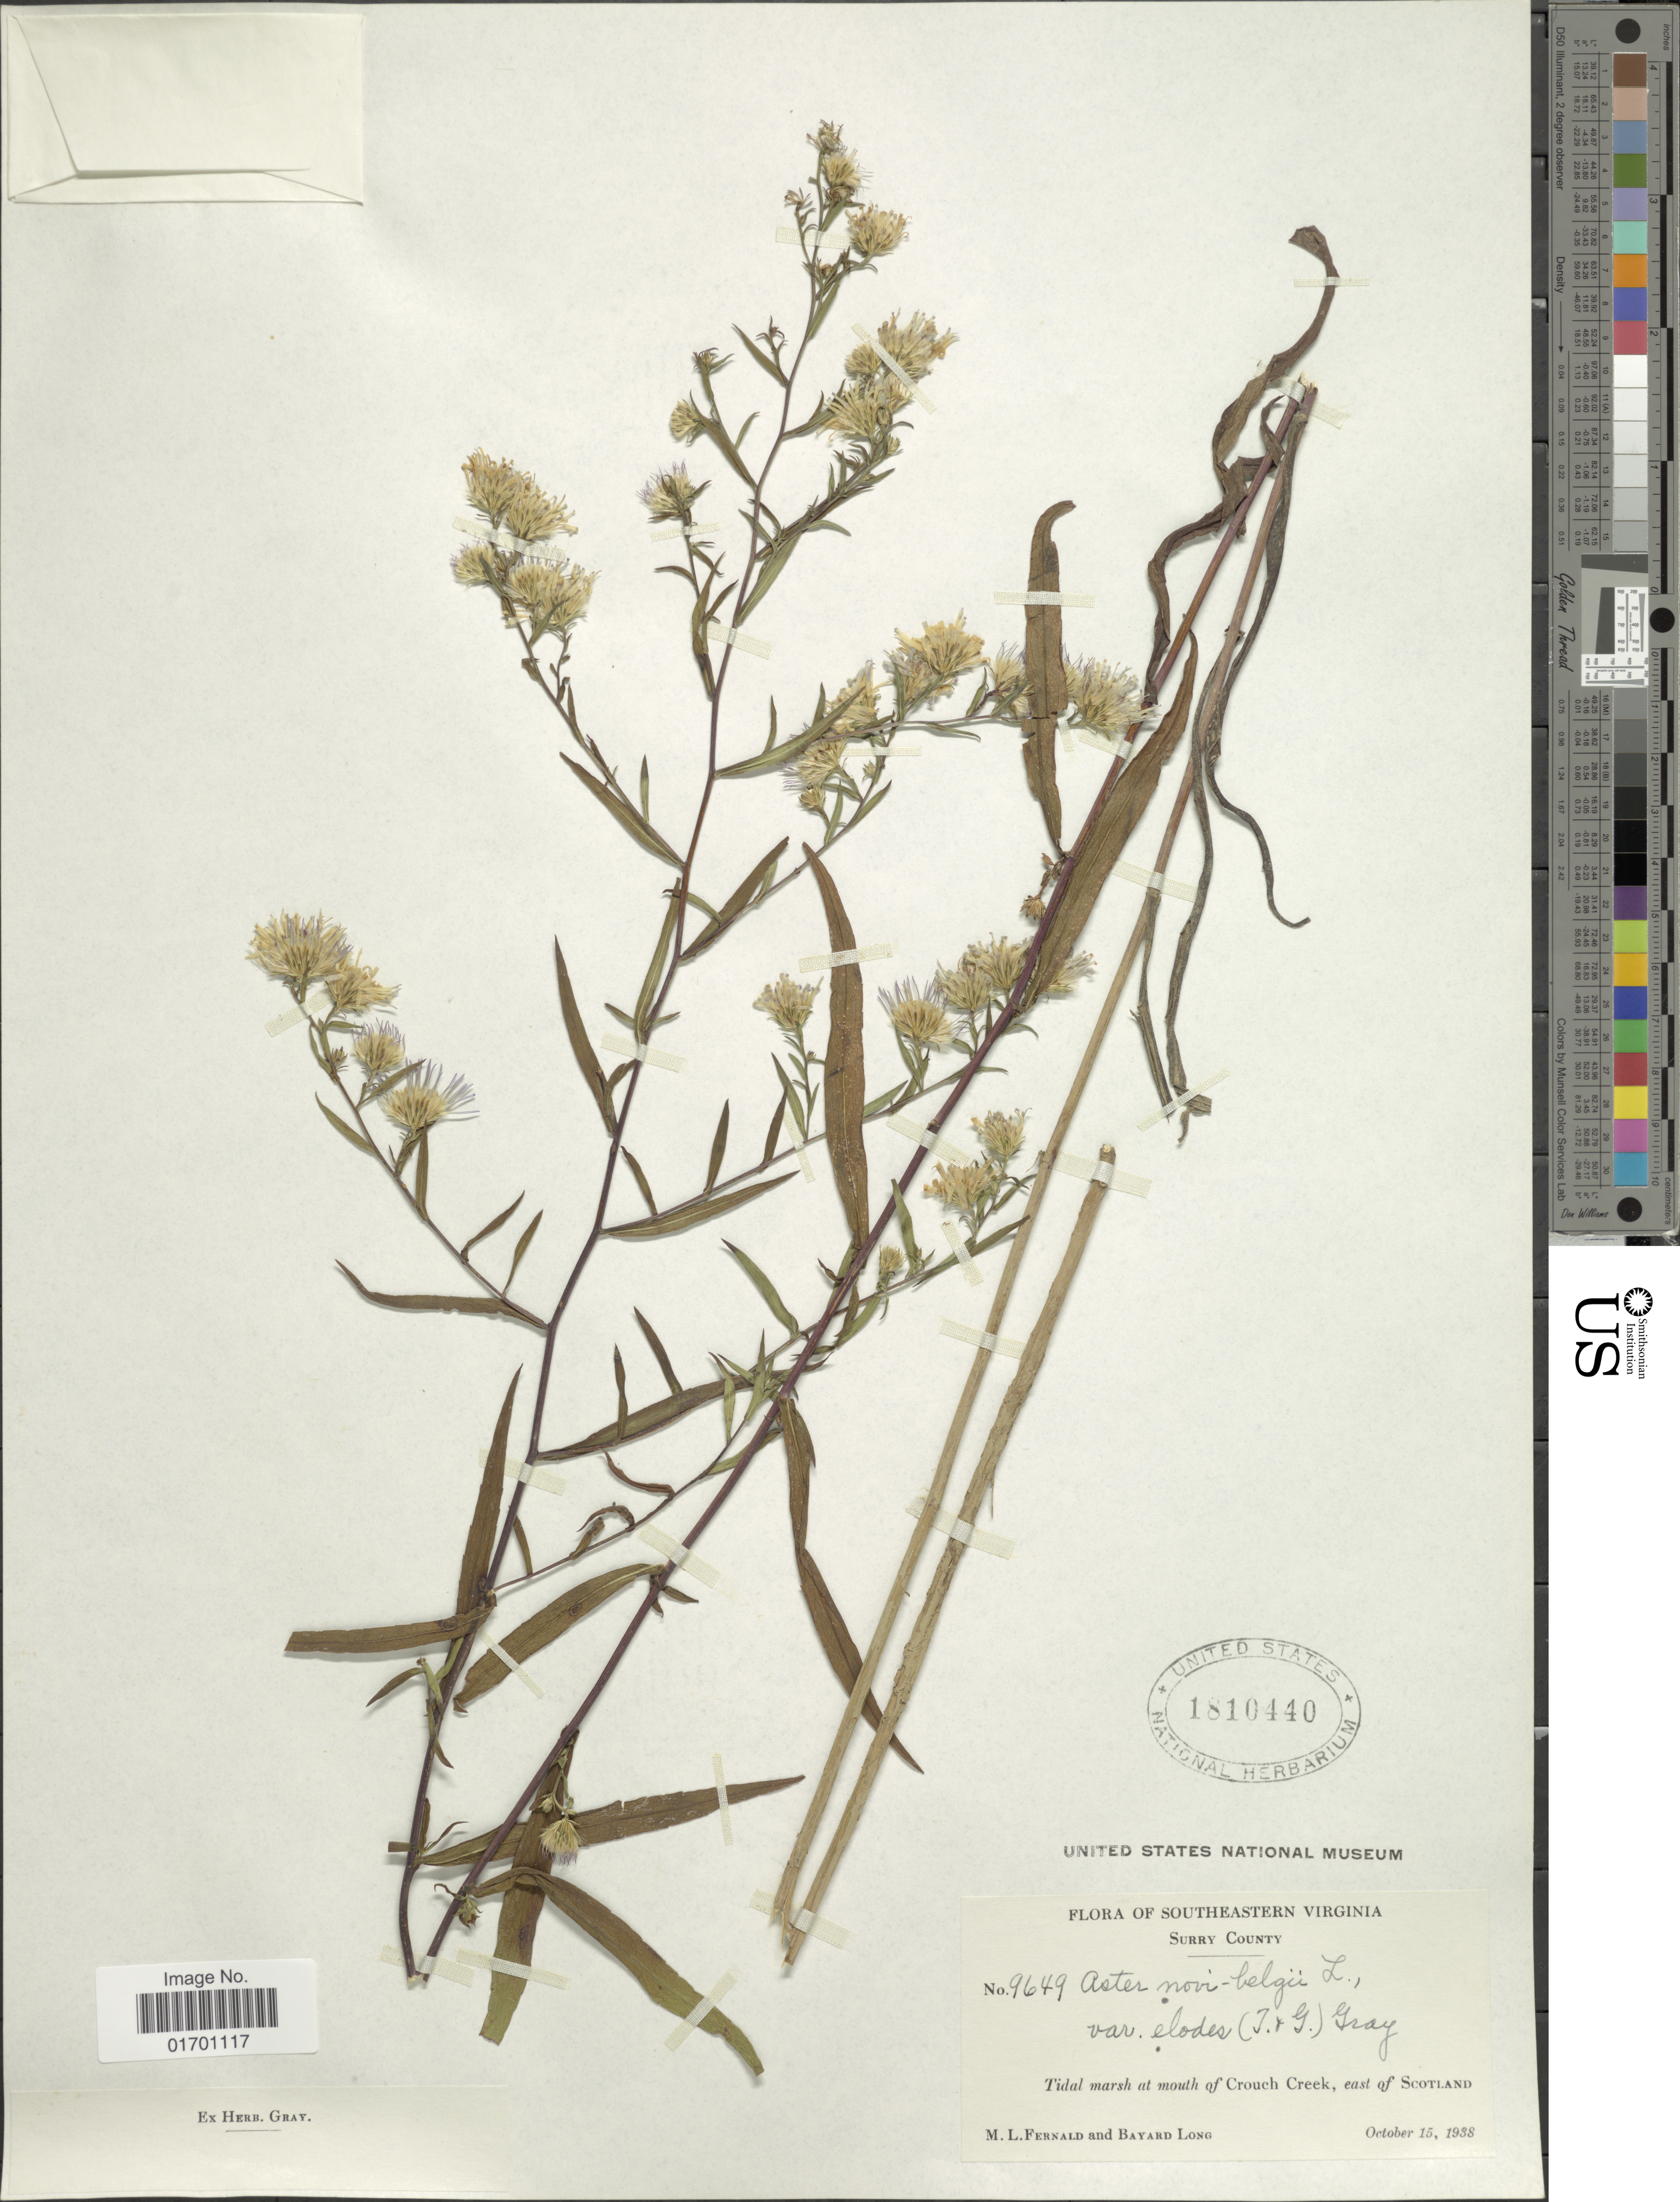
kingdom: Plantae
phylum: Tracheophyta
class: Magnoliopsida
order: Asterales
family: Asteraceae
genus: Symphyotrichum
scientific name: Symphyotrichum novi-belgii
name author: (L.) G.L. Nesom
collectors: M. L. Fernald & B. Long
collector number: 9649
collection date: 1938-10-15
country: United States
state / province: Virginia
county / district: Surry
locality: Southeastern Virginia. Surry County. Tidal marsh at mouth of Crouch Creek, east of Scotland.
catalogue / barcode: US 1810440